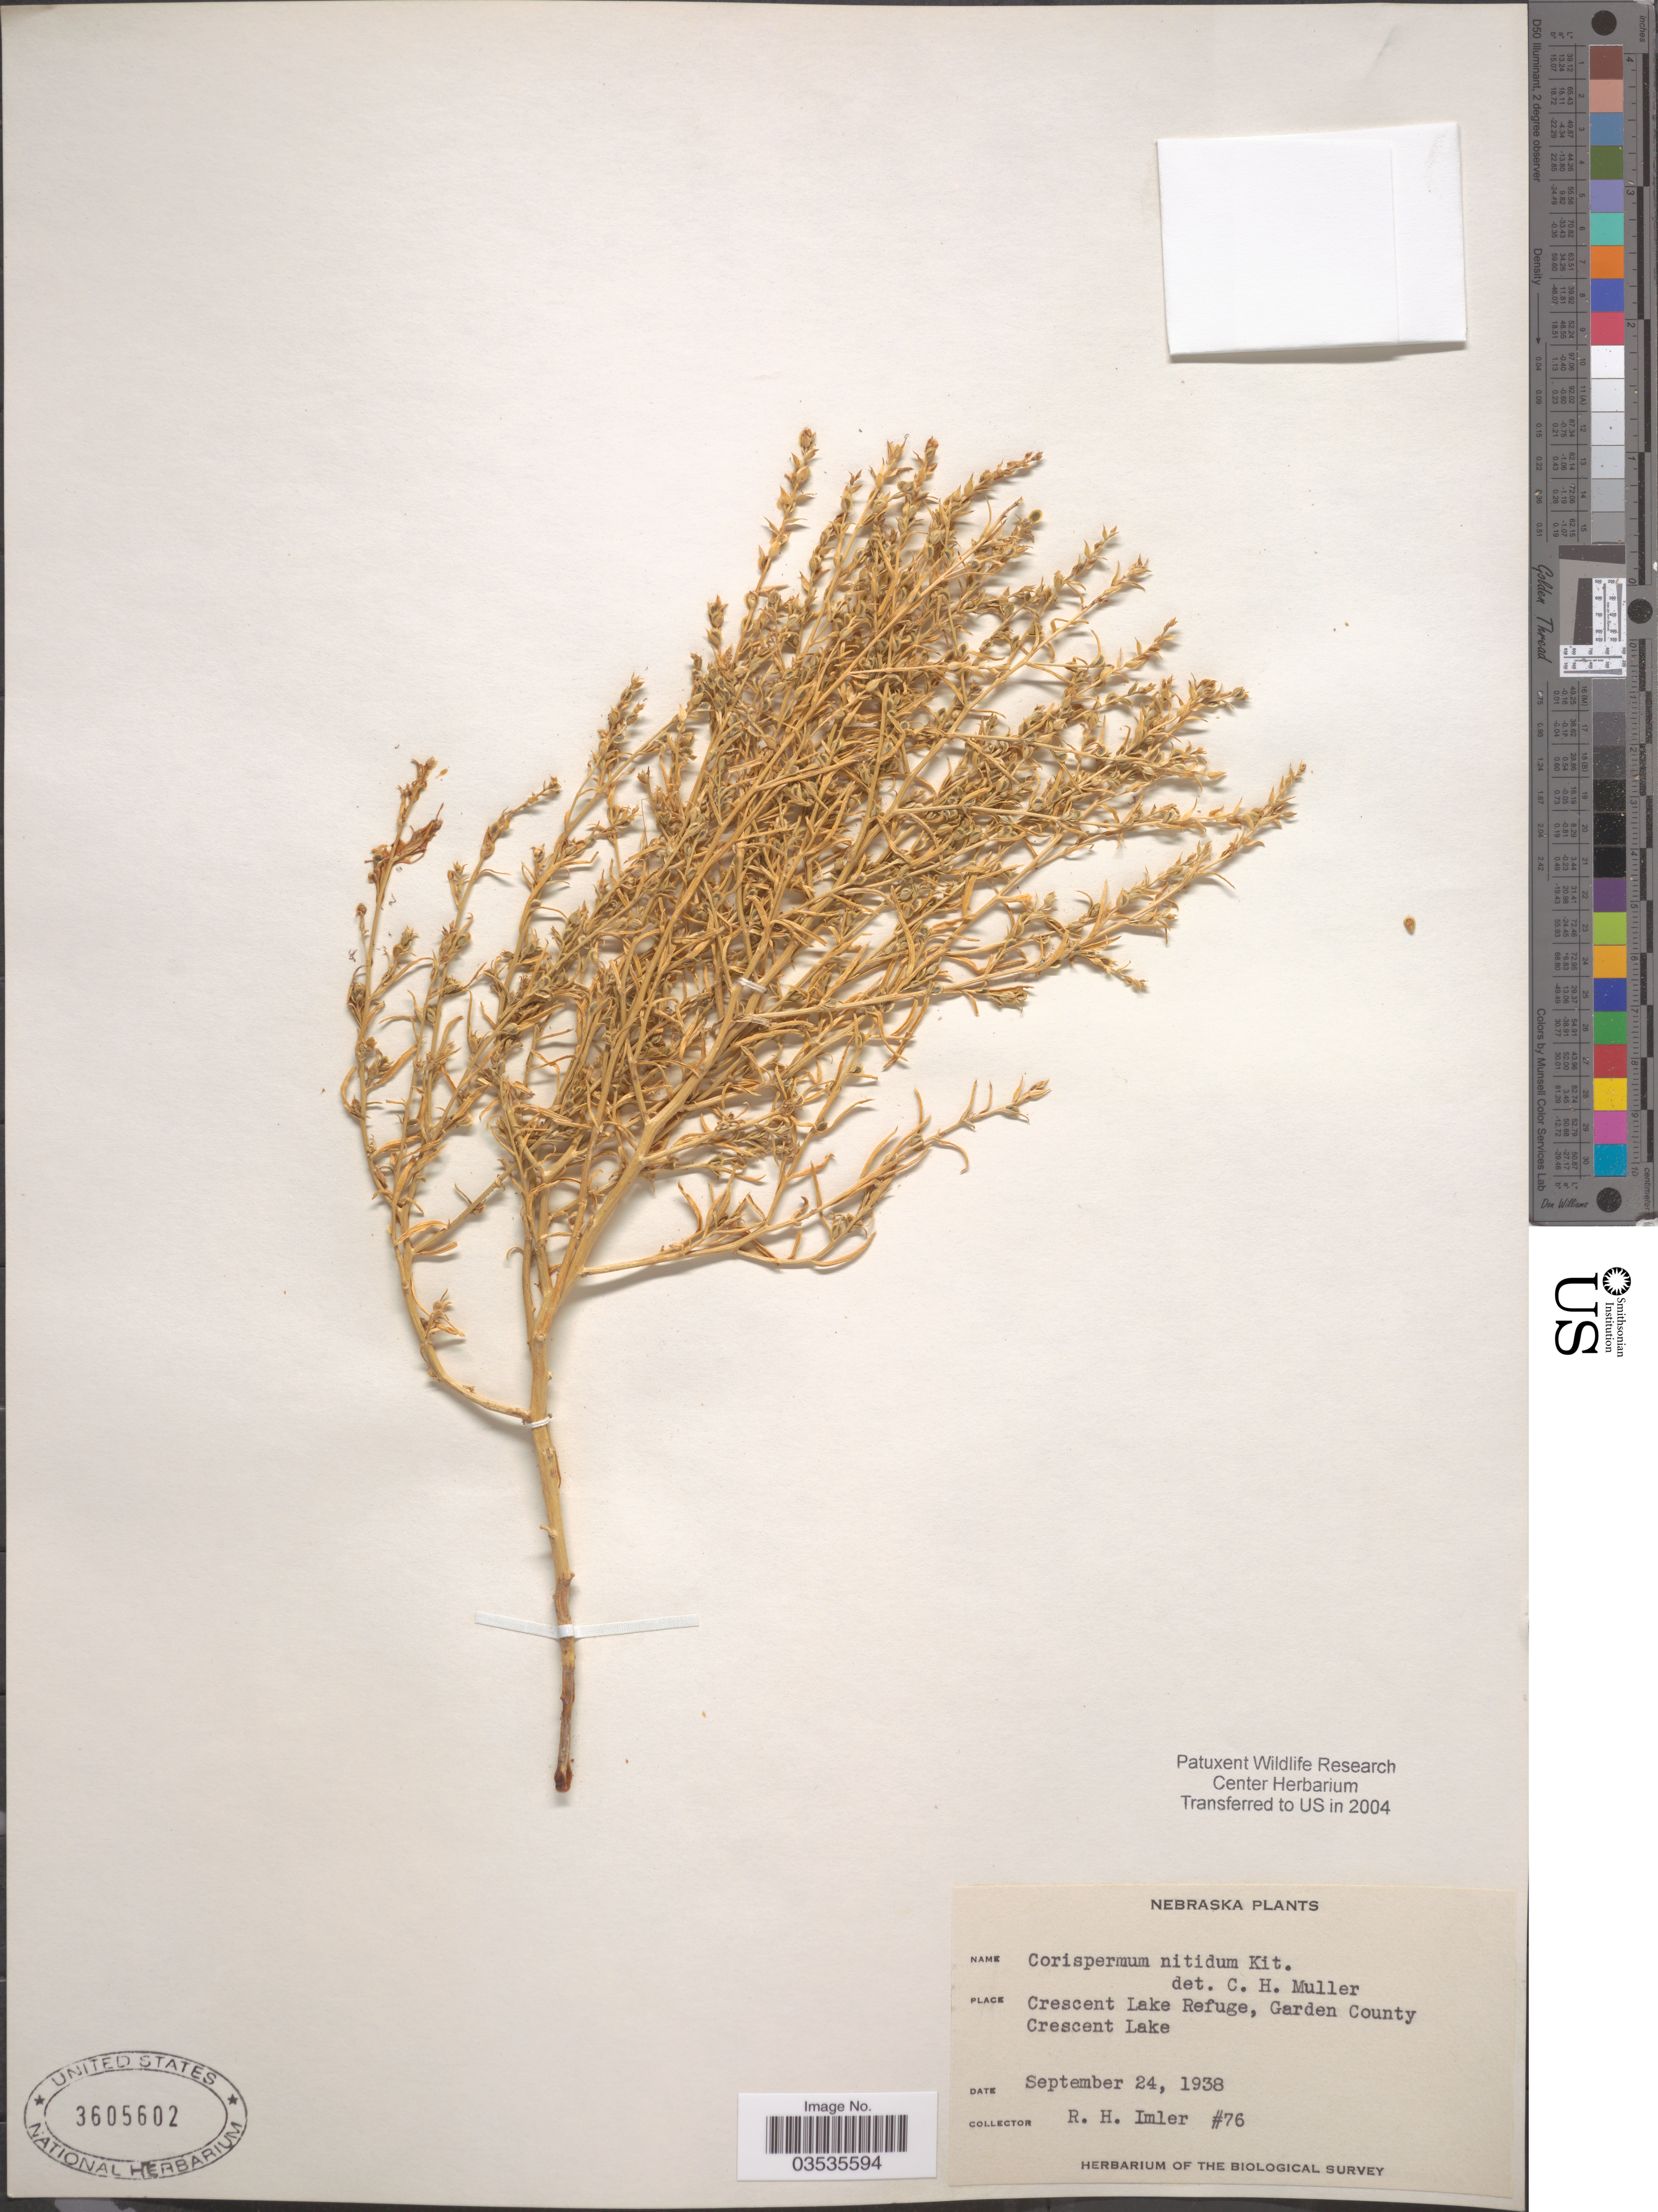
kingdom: Plantae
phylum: Tracheophyta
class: Magnoliopsida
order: Caryophyllales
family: Amaranthaceae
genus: Corispermum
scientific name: Corispermum americanum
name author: (Nutt.) Nutt.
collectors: R. Imler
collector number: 76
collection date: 1938-09-24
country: United States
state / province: Nebraska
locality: Crescent Lake Refuge, Garden County. Crescent Lake.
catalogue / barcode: US 3605602